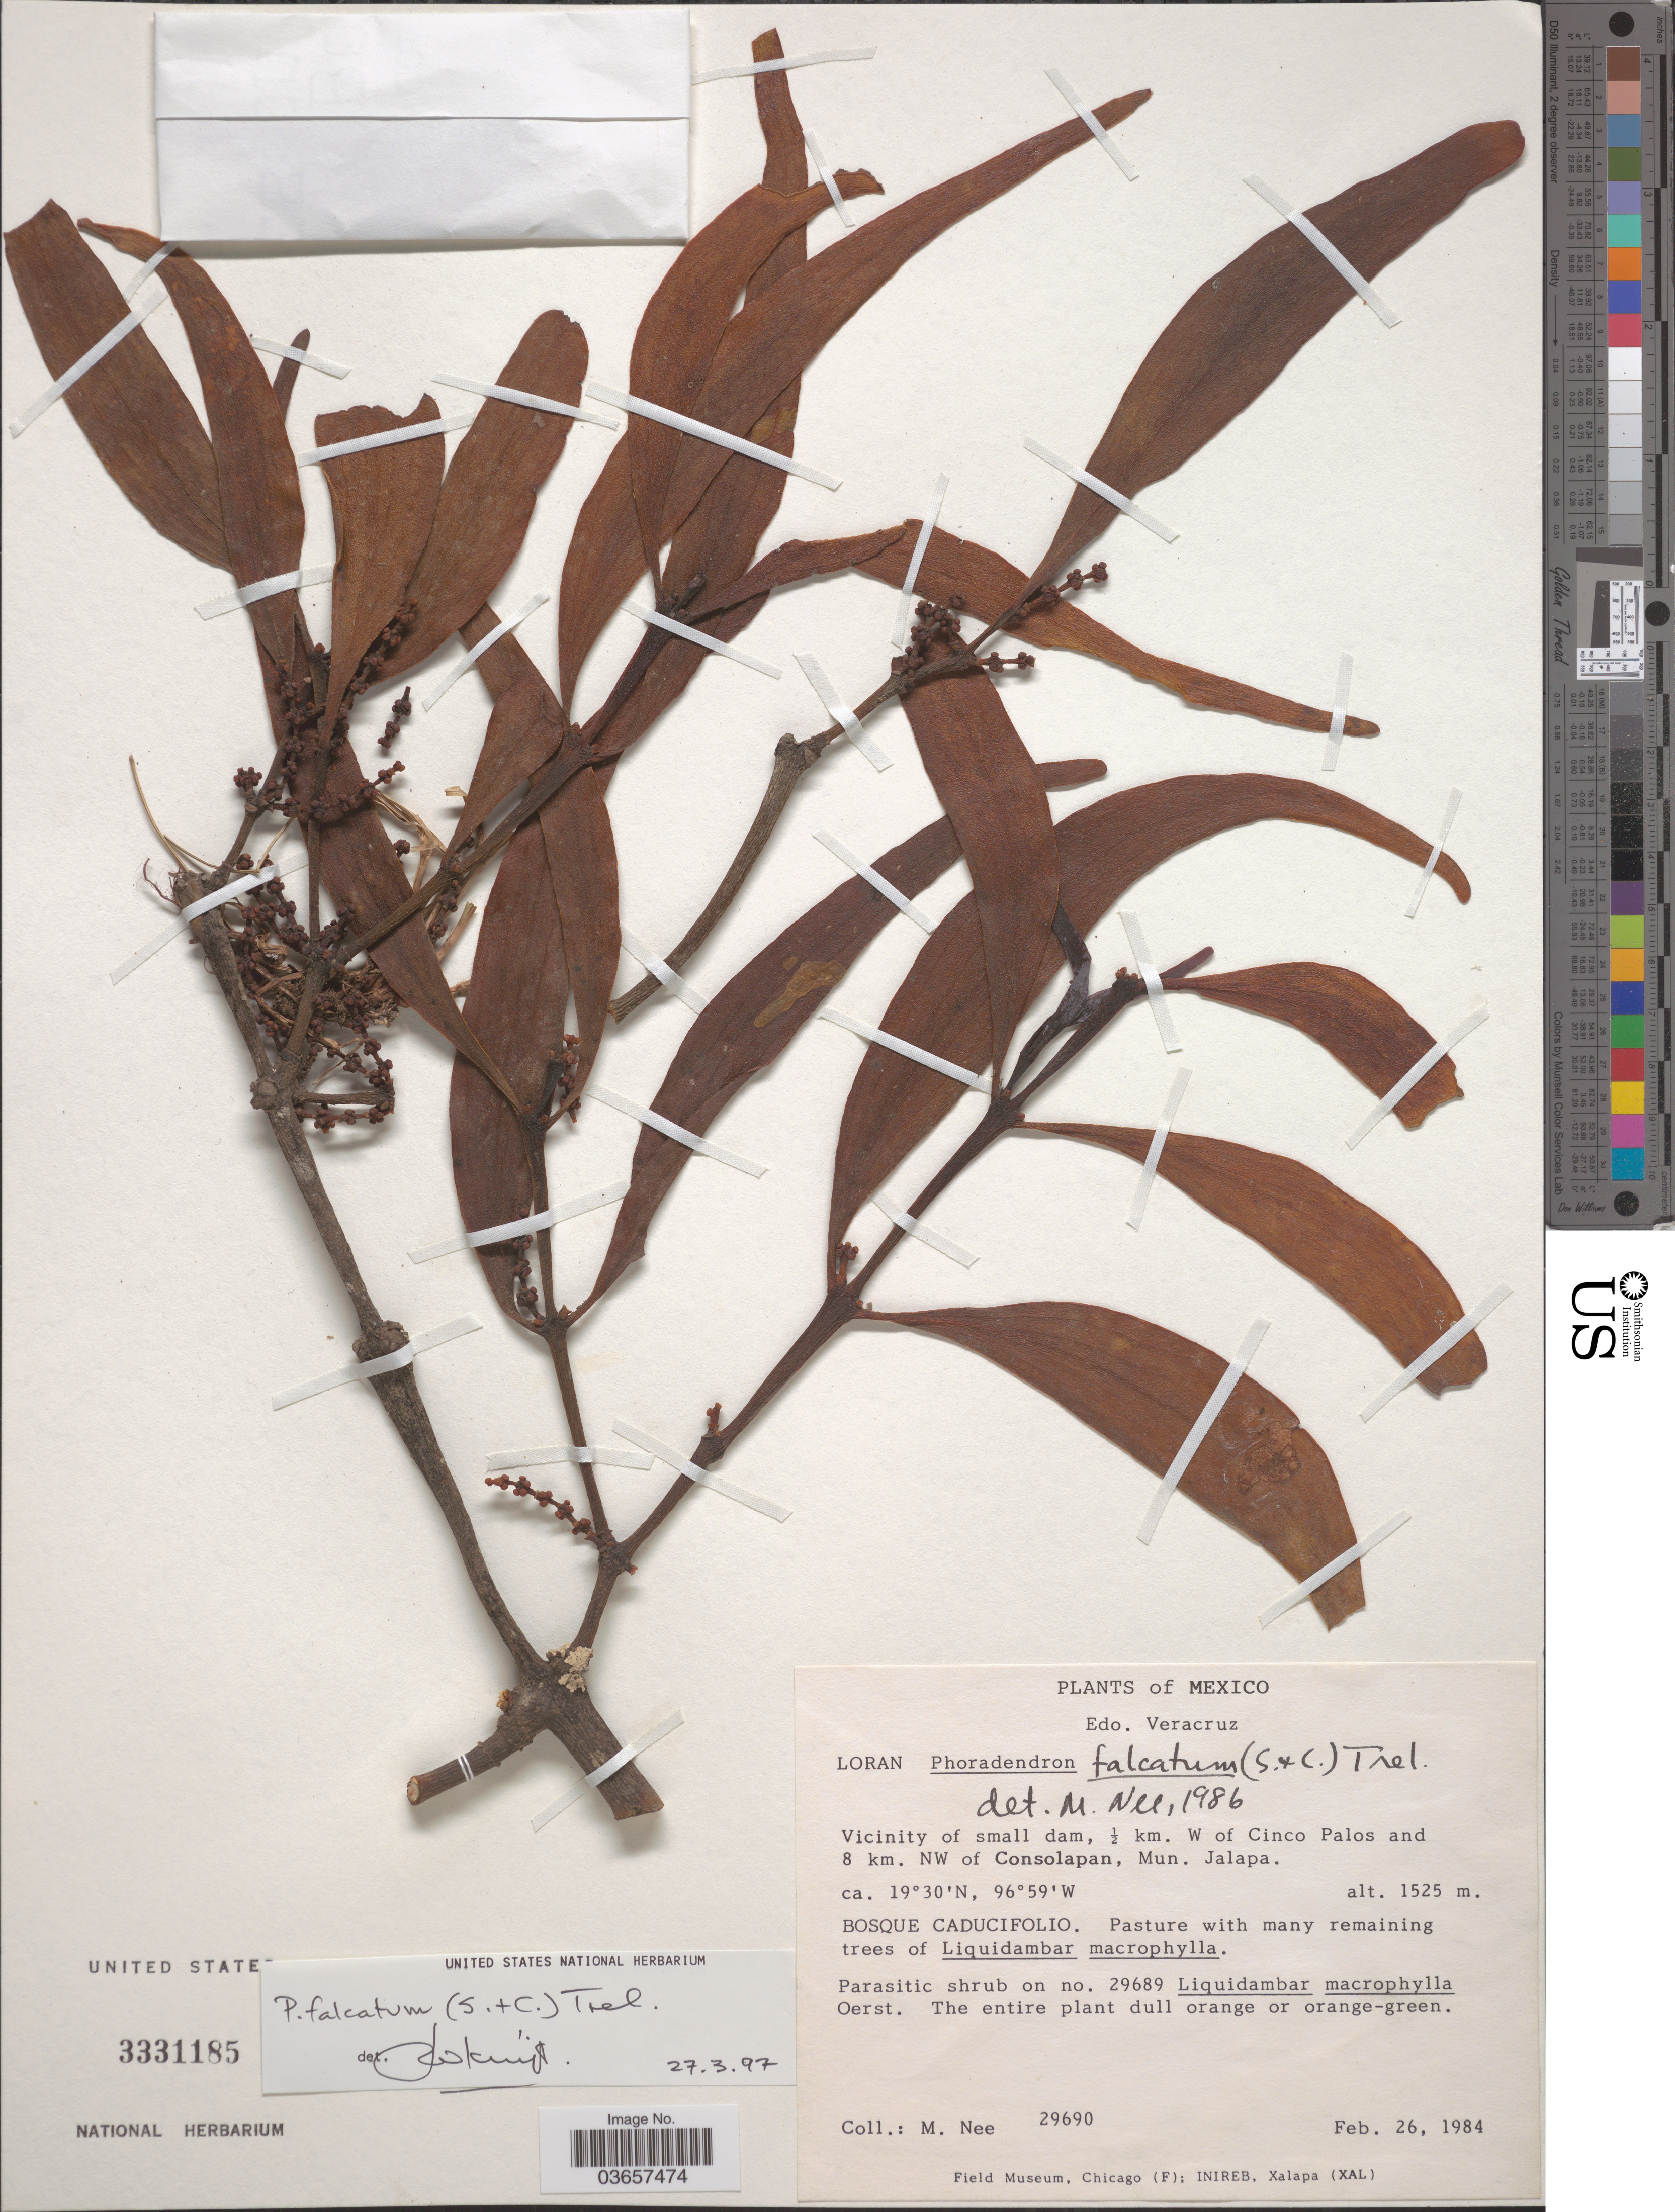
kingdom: Plantae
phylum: Tracheophyta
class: Magnoliopsida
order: Santalales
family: Viscaceae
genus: Phoradendron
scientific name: Phoradendron falcatum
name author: Eichler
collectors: M. Nee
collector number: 29690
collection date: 1984-02-26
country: Mexico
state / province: Veracruz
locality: Edo. Veracruz. Vicinity of small dam, ½ km. W of Cinco Palos and 8 km. NW of Consolapan, Mun. Jalapa.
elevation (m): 1525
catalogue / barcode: US 3331185